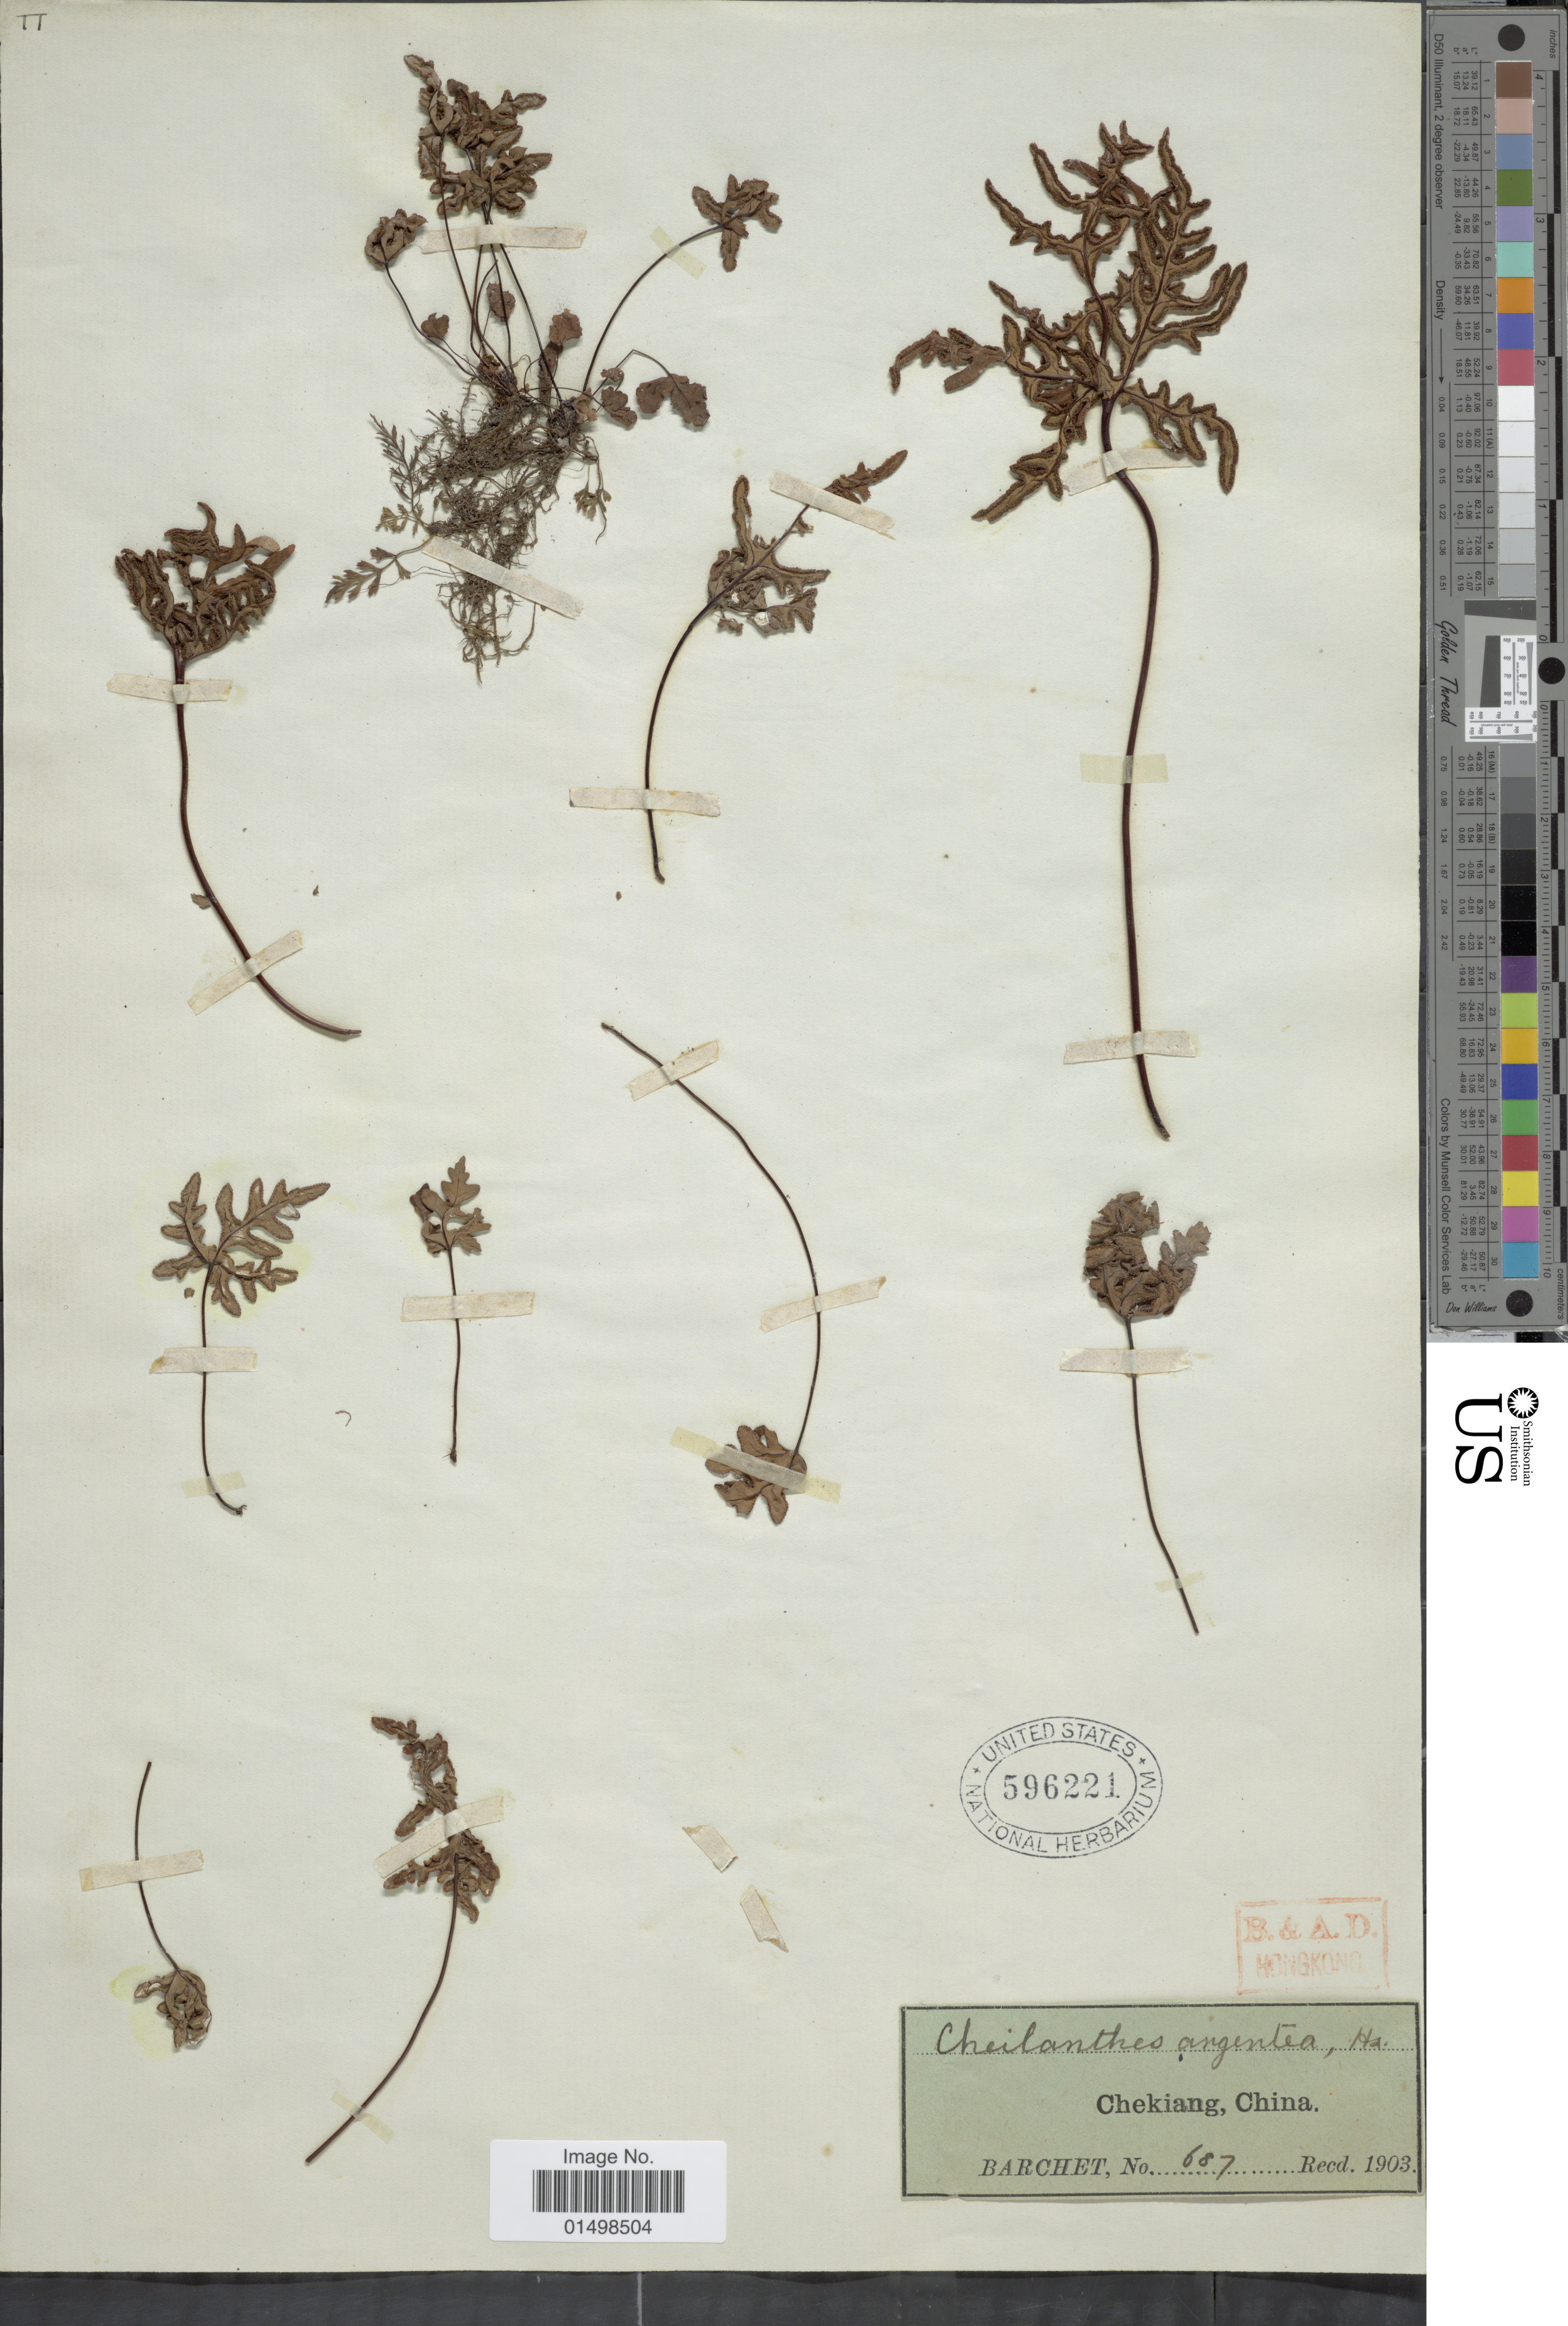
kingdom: Plantae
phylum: Tracheophyta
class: Polypodiopsida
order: Polypodiales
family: Pteridaceae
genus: Aleuritopteris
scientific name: Aleuritopteris argentea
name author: (S.G. Gmel.) Fée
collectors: Barchet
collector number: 687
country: China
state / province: Zhejiang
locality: Chekiang, China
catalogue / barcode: US 596221